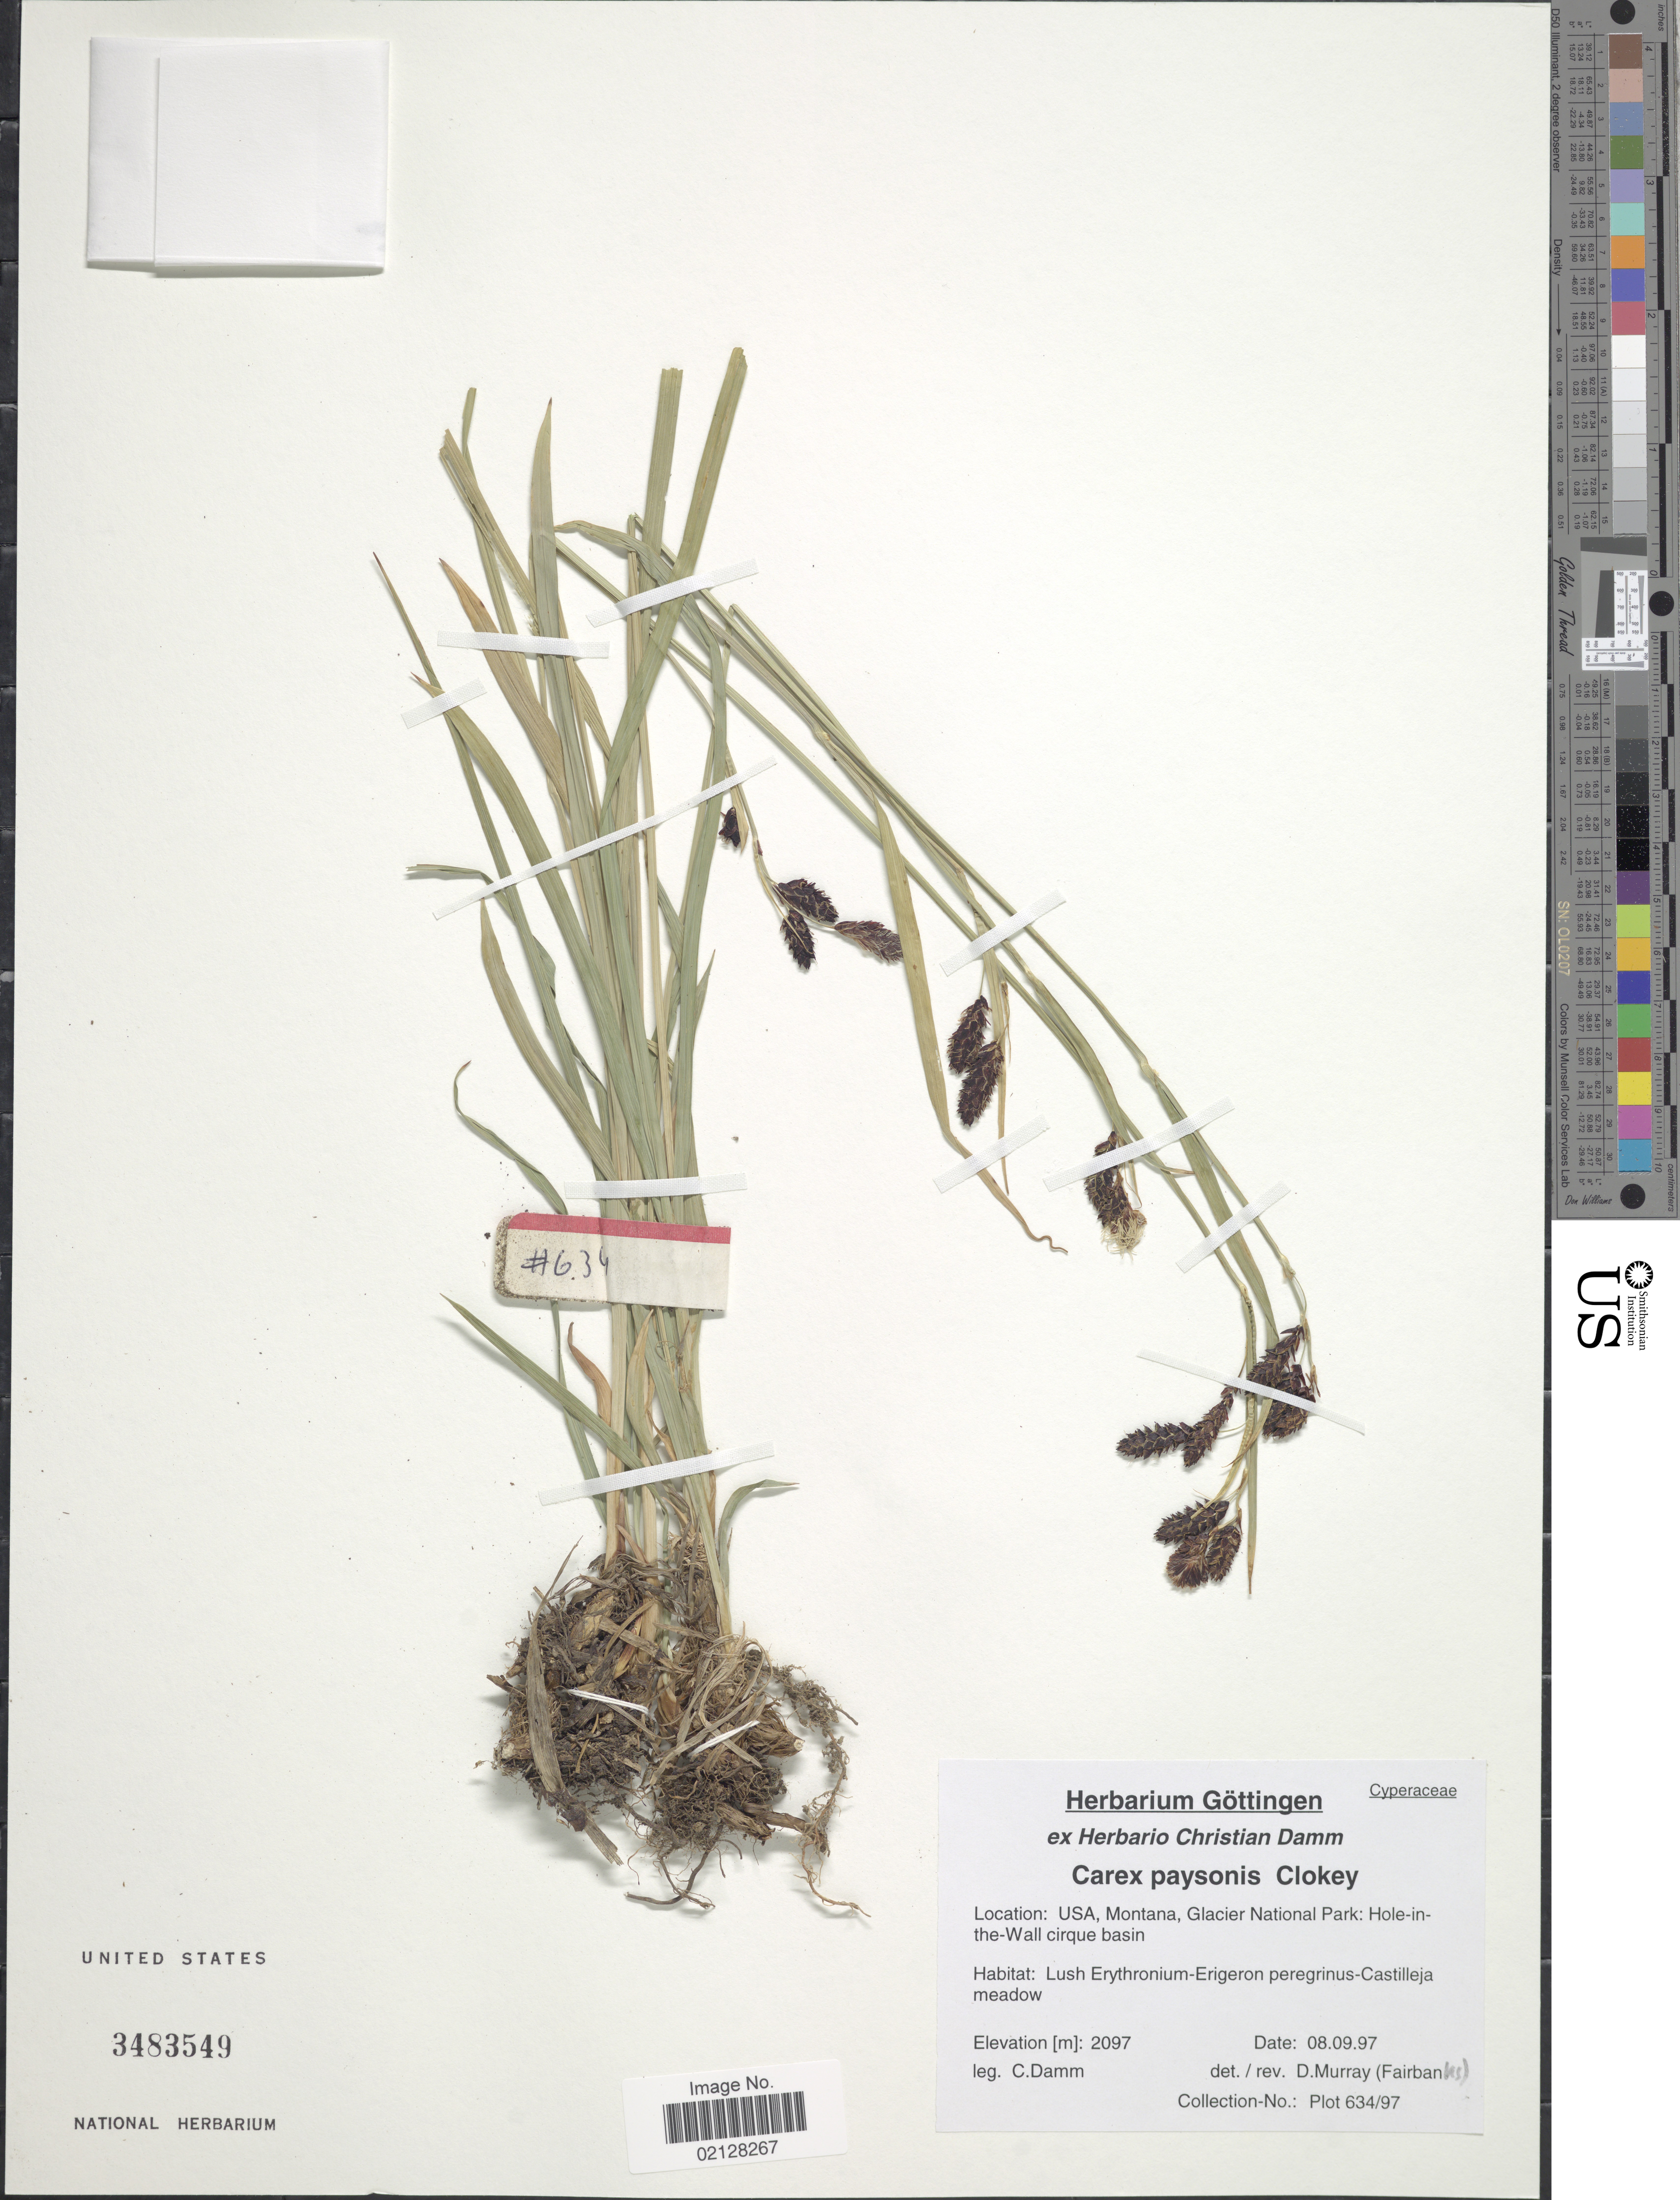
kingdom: Plantae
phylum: Tracheophyta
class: Liliopsida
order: Poales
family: Cyperaceae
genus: Carex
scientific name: Carex paysonis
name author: Clokey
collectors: C. Damm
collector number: Plot643/97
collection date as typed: Transcribed d/m/y: 9/8/97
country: United States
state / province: Montana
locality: Glacier National Park: Hole-in-the-Wall cirque basin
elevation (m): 2097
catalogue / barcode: US 3483549